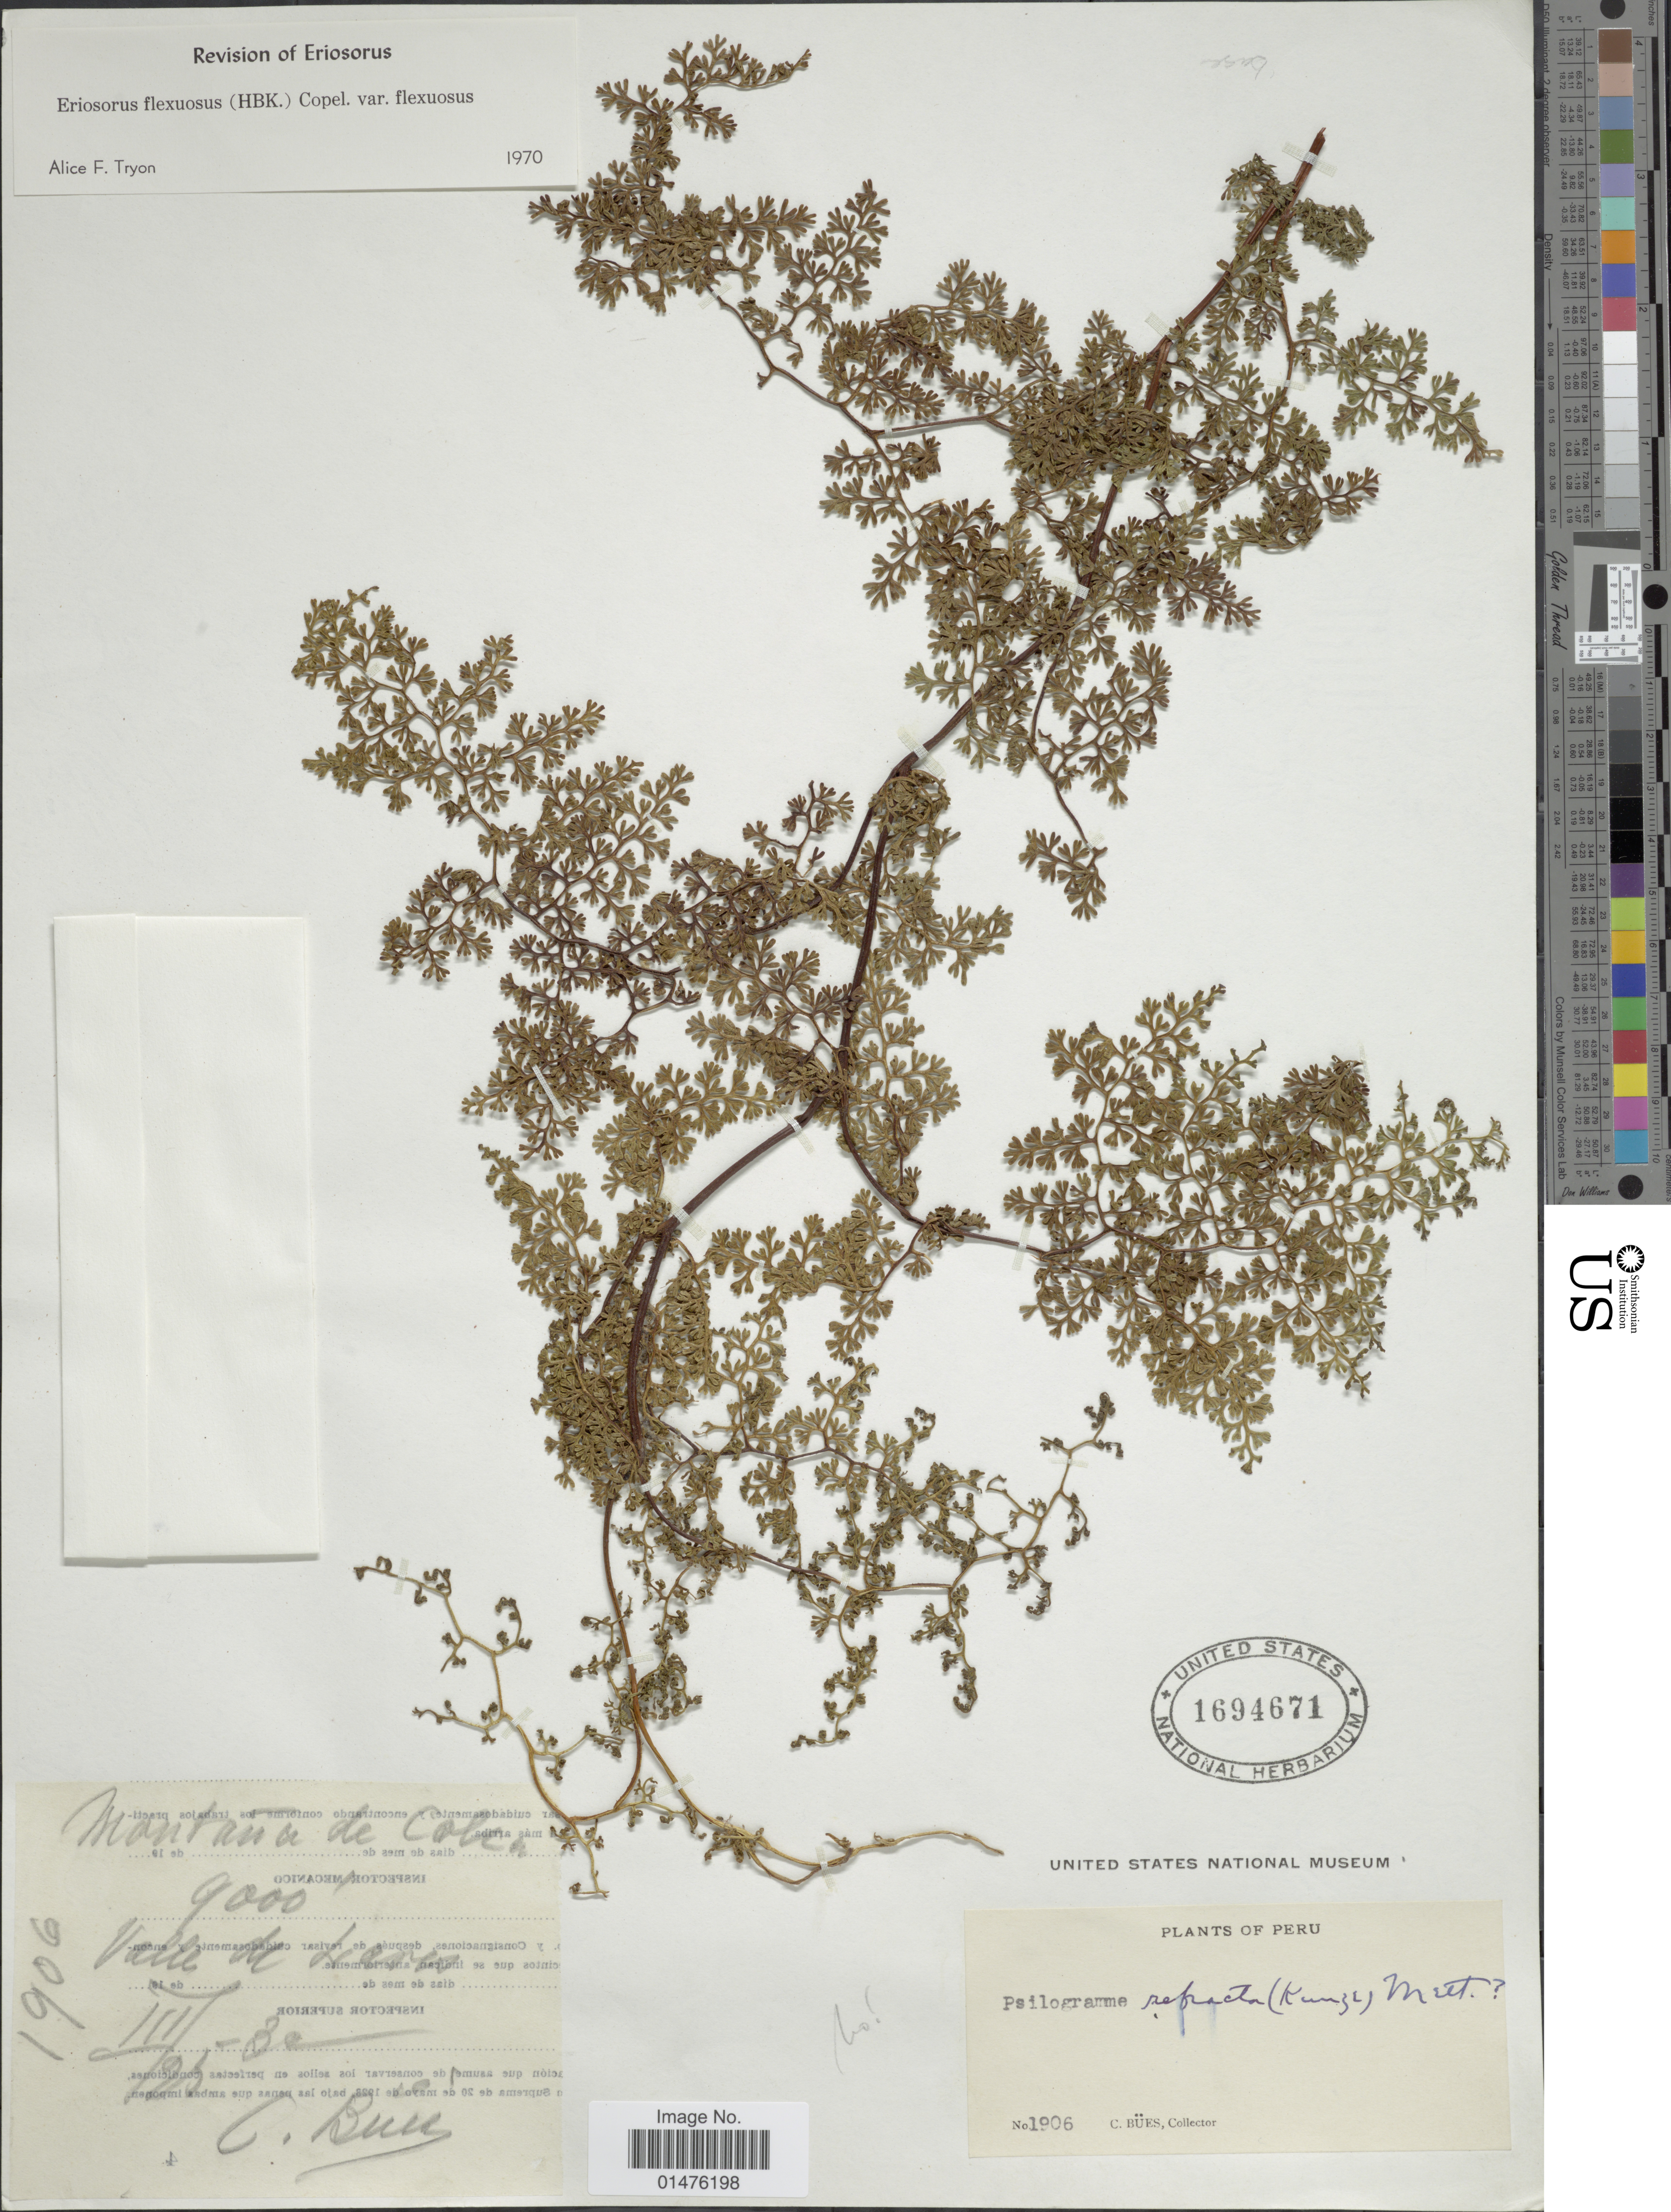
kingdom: Plantae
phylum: Tracheophyta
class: Polypodiopsida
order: Polypodiales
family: Pteridaceae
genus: Jamesonia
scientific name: Jamesonia flexuosa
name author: (Humb. & Bonpl.) Christenh.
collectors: C. Bues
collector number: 1906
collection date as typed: Transcribed d/m/y: 25/3/32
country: Peru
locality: Montaña de Colca, Valle de Lares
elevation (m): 2743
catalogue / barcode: US 1694671